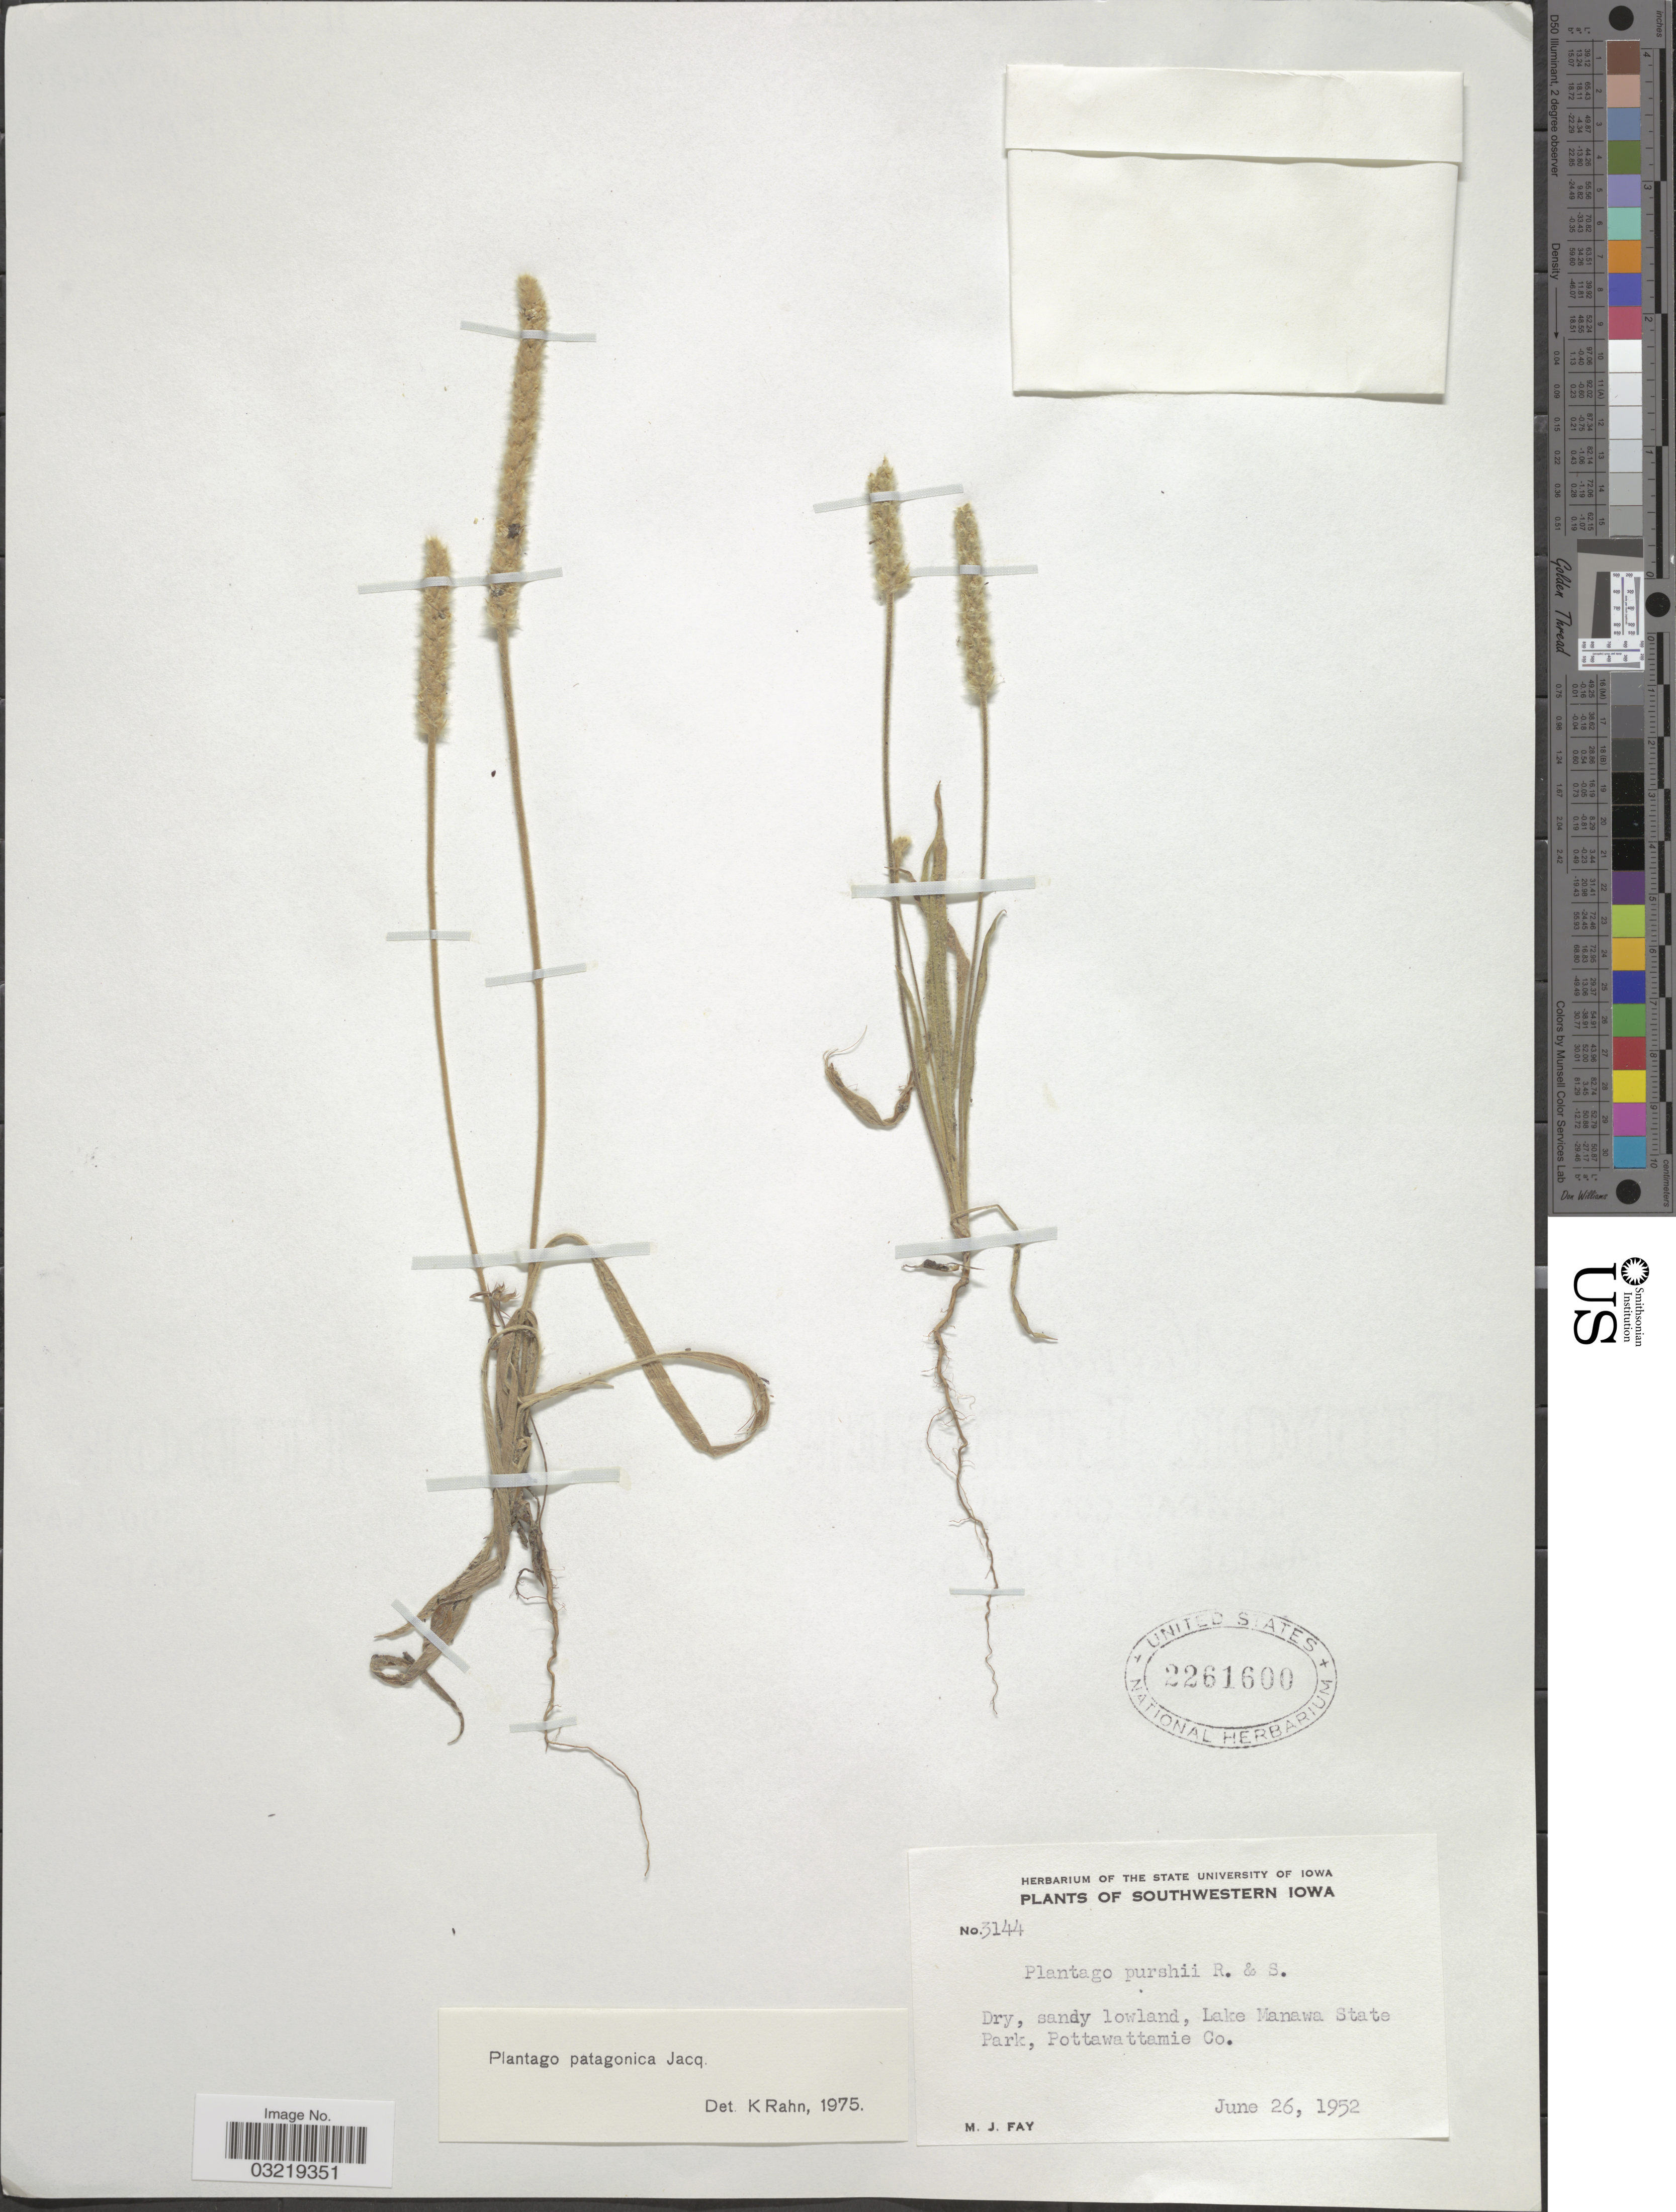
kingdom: Plantae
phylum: Tracheophyta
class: Magnoliopsida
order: Lamiales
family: Plantaginaceae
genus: Plantago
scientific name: Plantago patagonica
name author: Jacq.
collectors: M. Fay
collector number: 3144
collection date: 1952-06-26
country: United States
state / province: Iowa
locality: Southwestern Iowa. Lake Manawa State Park, Pottawattamie Co.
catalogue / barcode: US 2261600